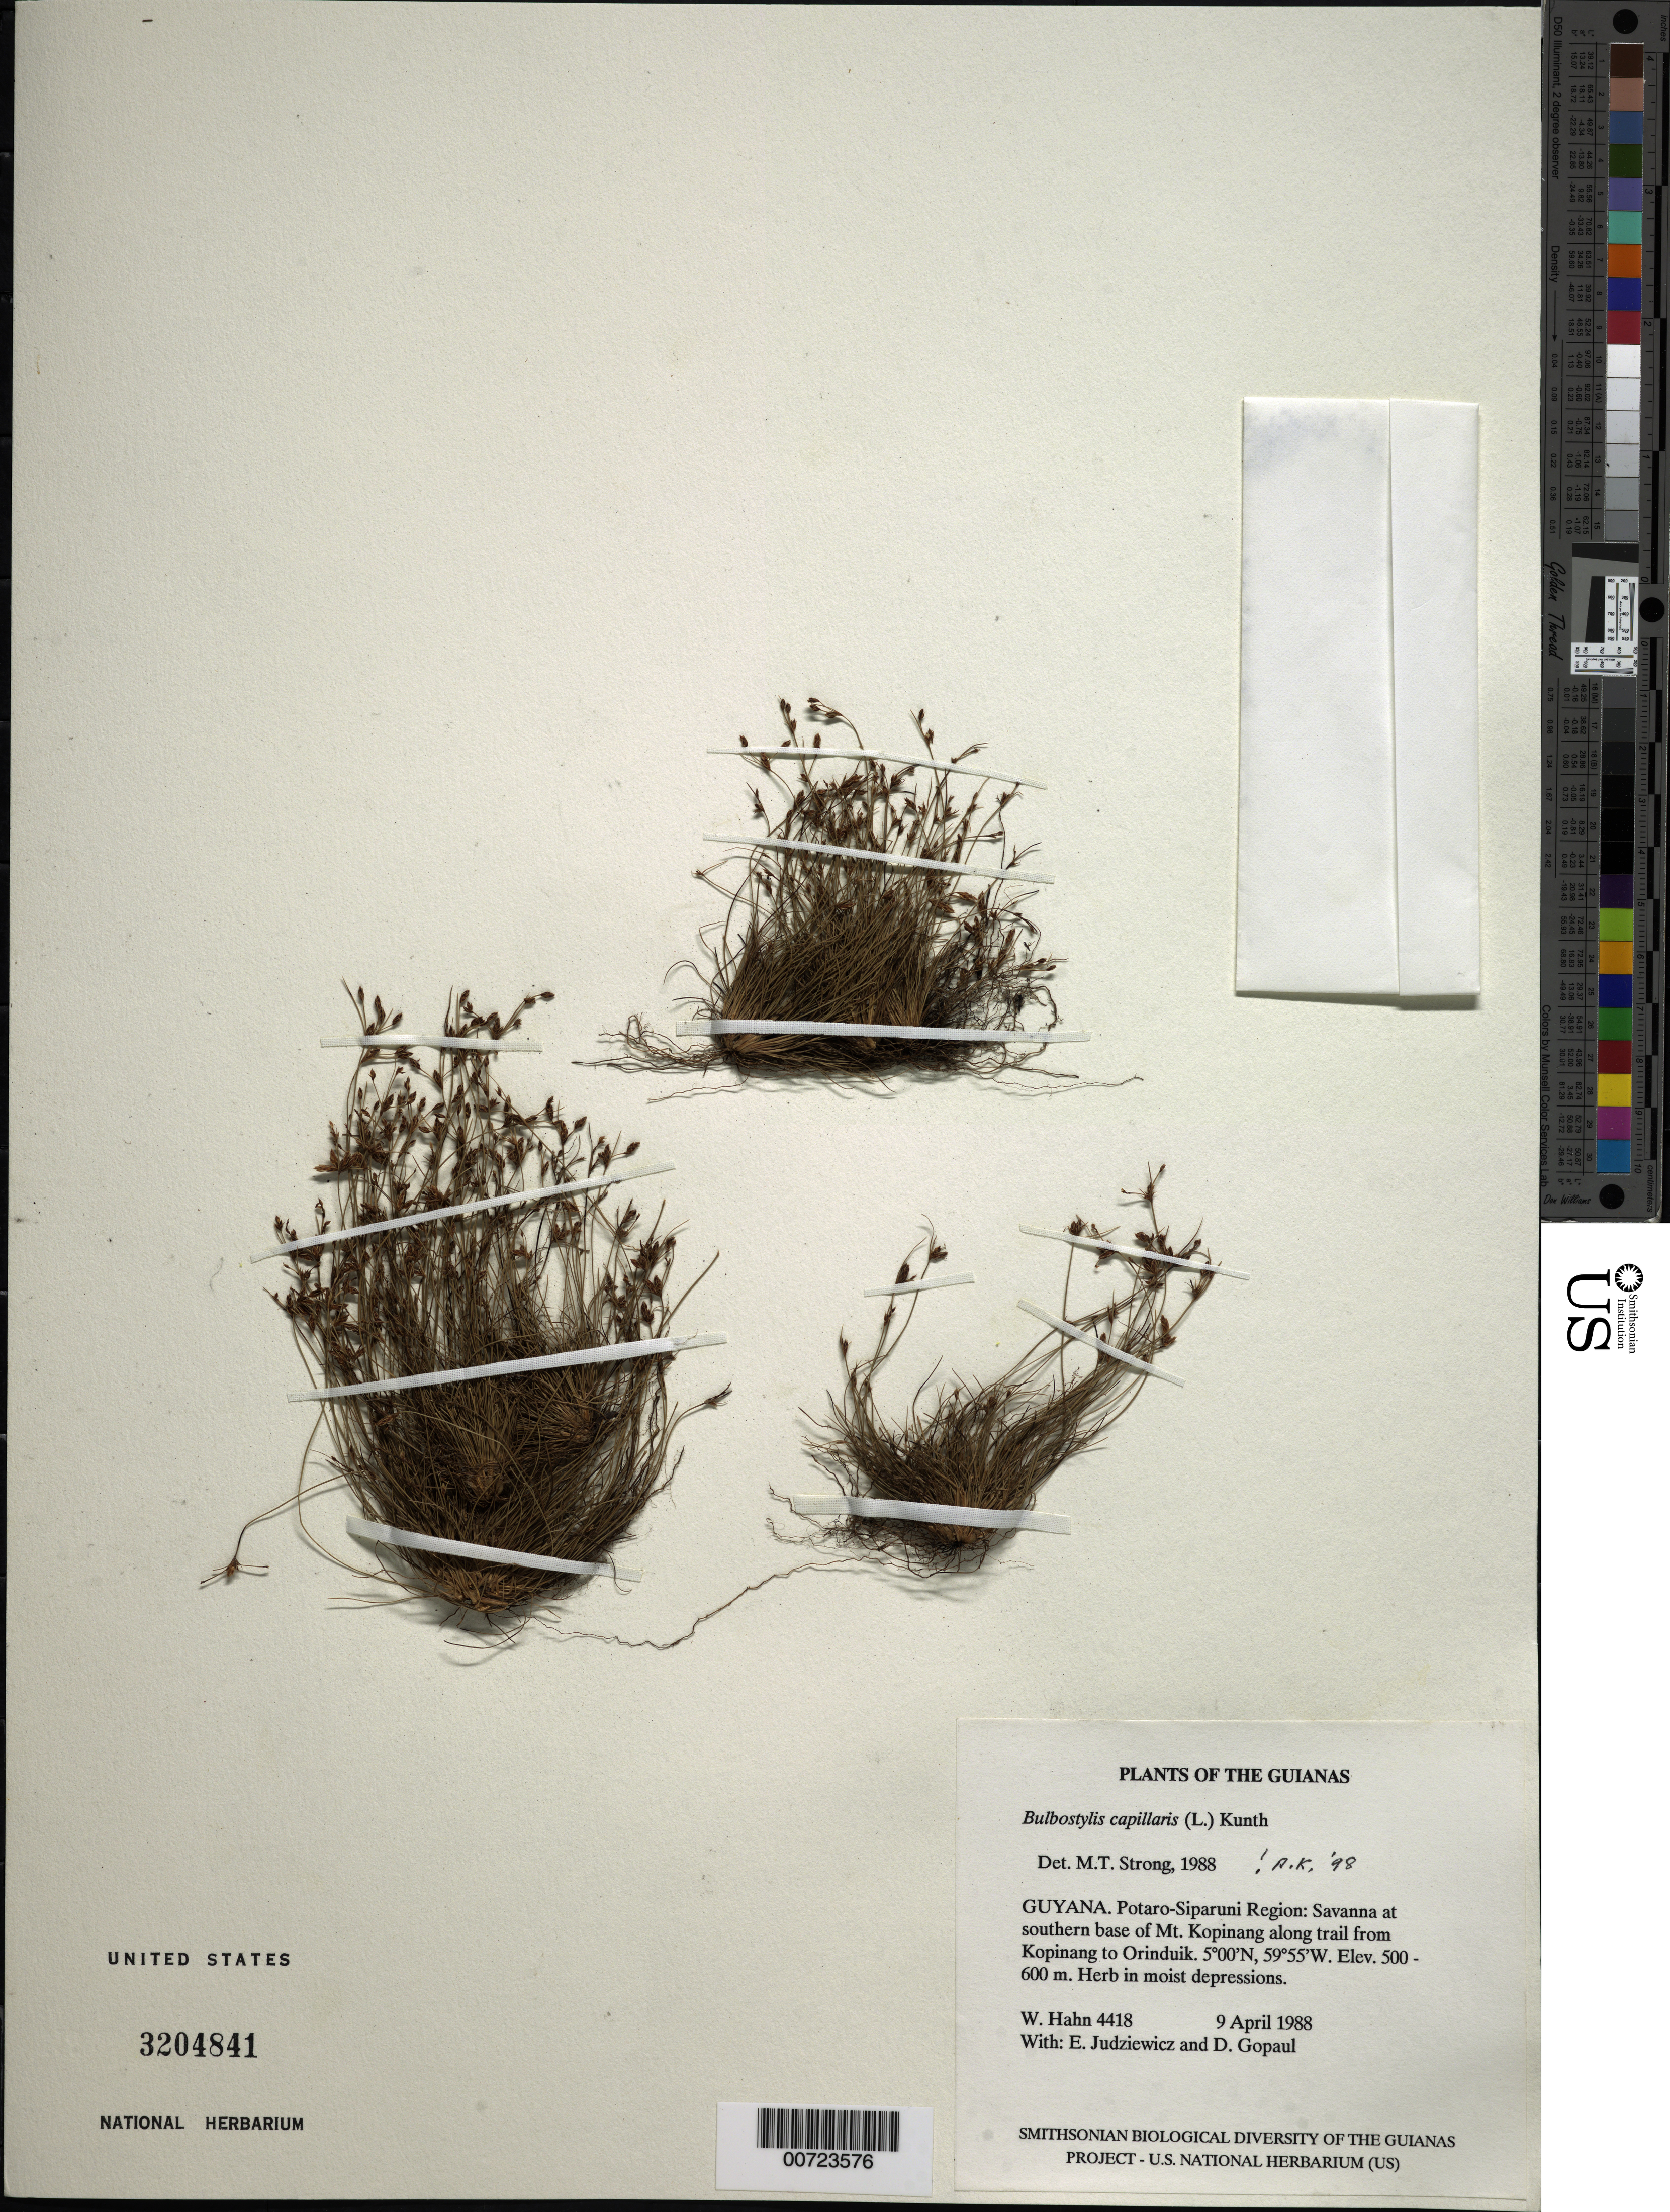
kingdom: Plantae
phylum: Tracheophyta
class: Liliopsida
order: Poales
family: Cyperaceae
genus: Bulbostylis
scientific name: Bulbostylis capillaris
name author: (L.) Kunth ex C.B. Clarke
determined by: Strong, M. T., (US), Smithsonian Institution - National Museum of Natural History (UNITED STATES)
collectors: W. Hahn, E. J. Judziewicz & D. Gopaul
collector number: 4418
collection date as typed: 9 April 1988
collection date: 1988-04-09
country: Guyana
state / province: Potaro-Siparuni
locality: Southern base of Mt. Kopinang along trail from Kopinang to Orinduik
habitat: Savanna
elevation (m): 500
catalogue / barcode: US 3204841